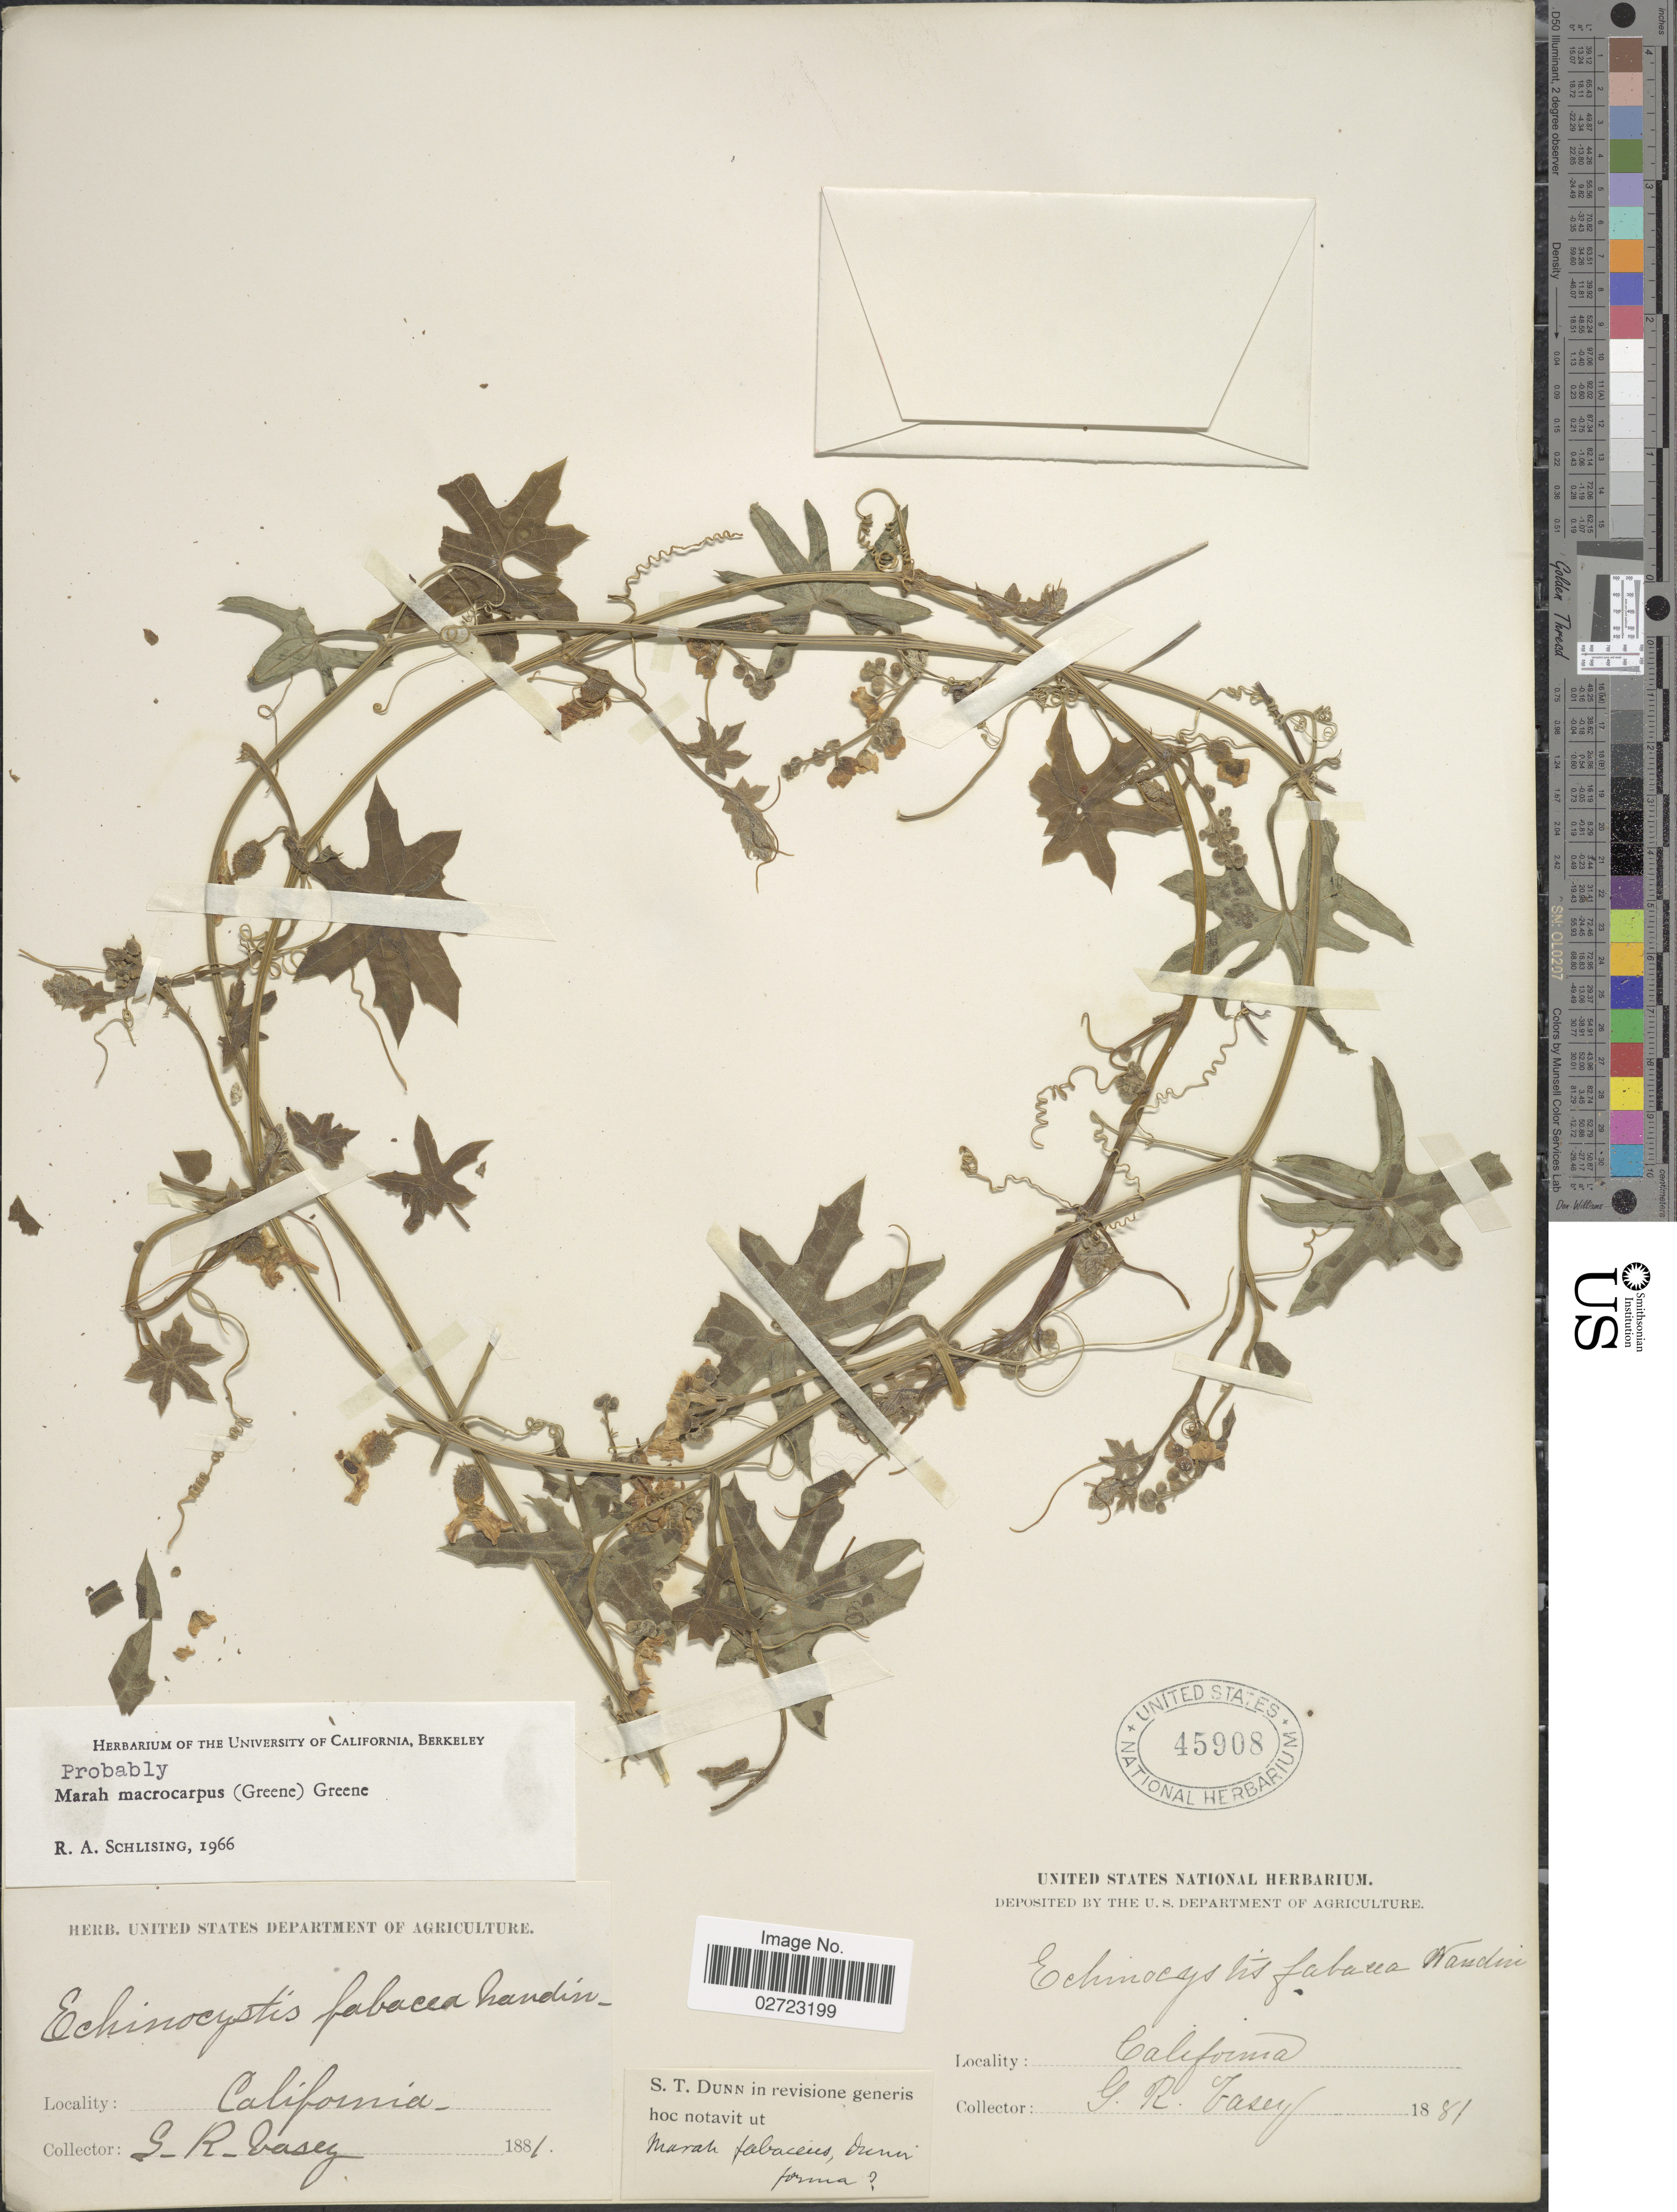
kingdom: Plantae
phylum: Tracheophyta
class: Magnoliopsida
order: Cucurbitales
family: Cucurbitaceae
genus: Marah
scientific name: Marah macrocarpa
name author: (Greene) Greene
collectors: G. R. Vasey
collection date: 1881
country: United States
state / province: California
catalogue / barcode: US 45908